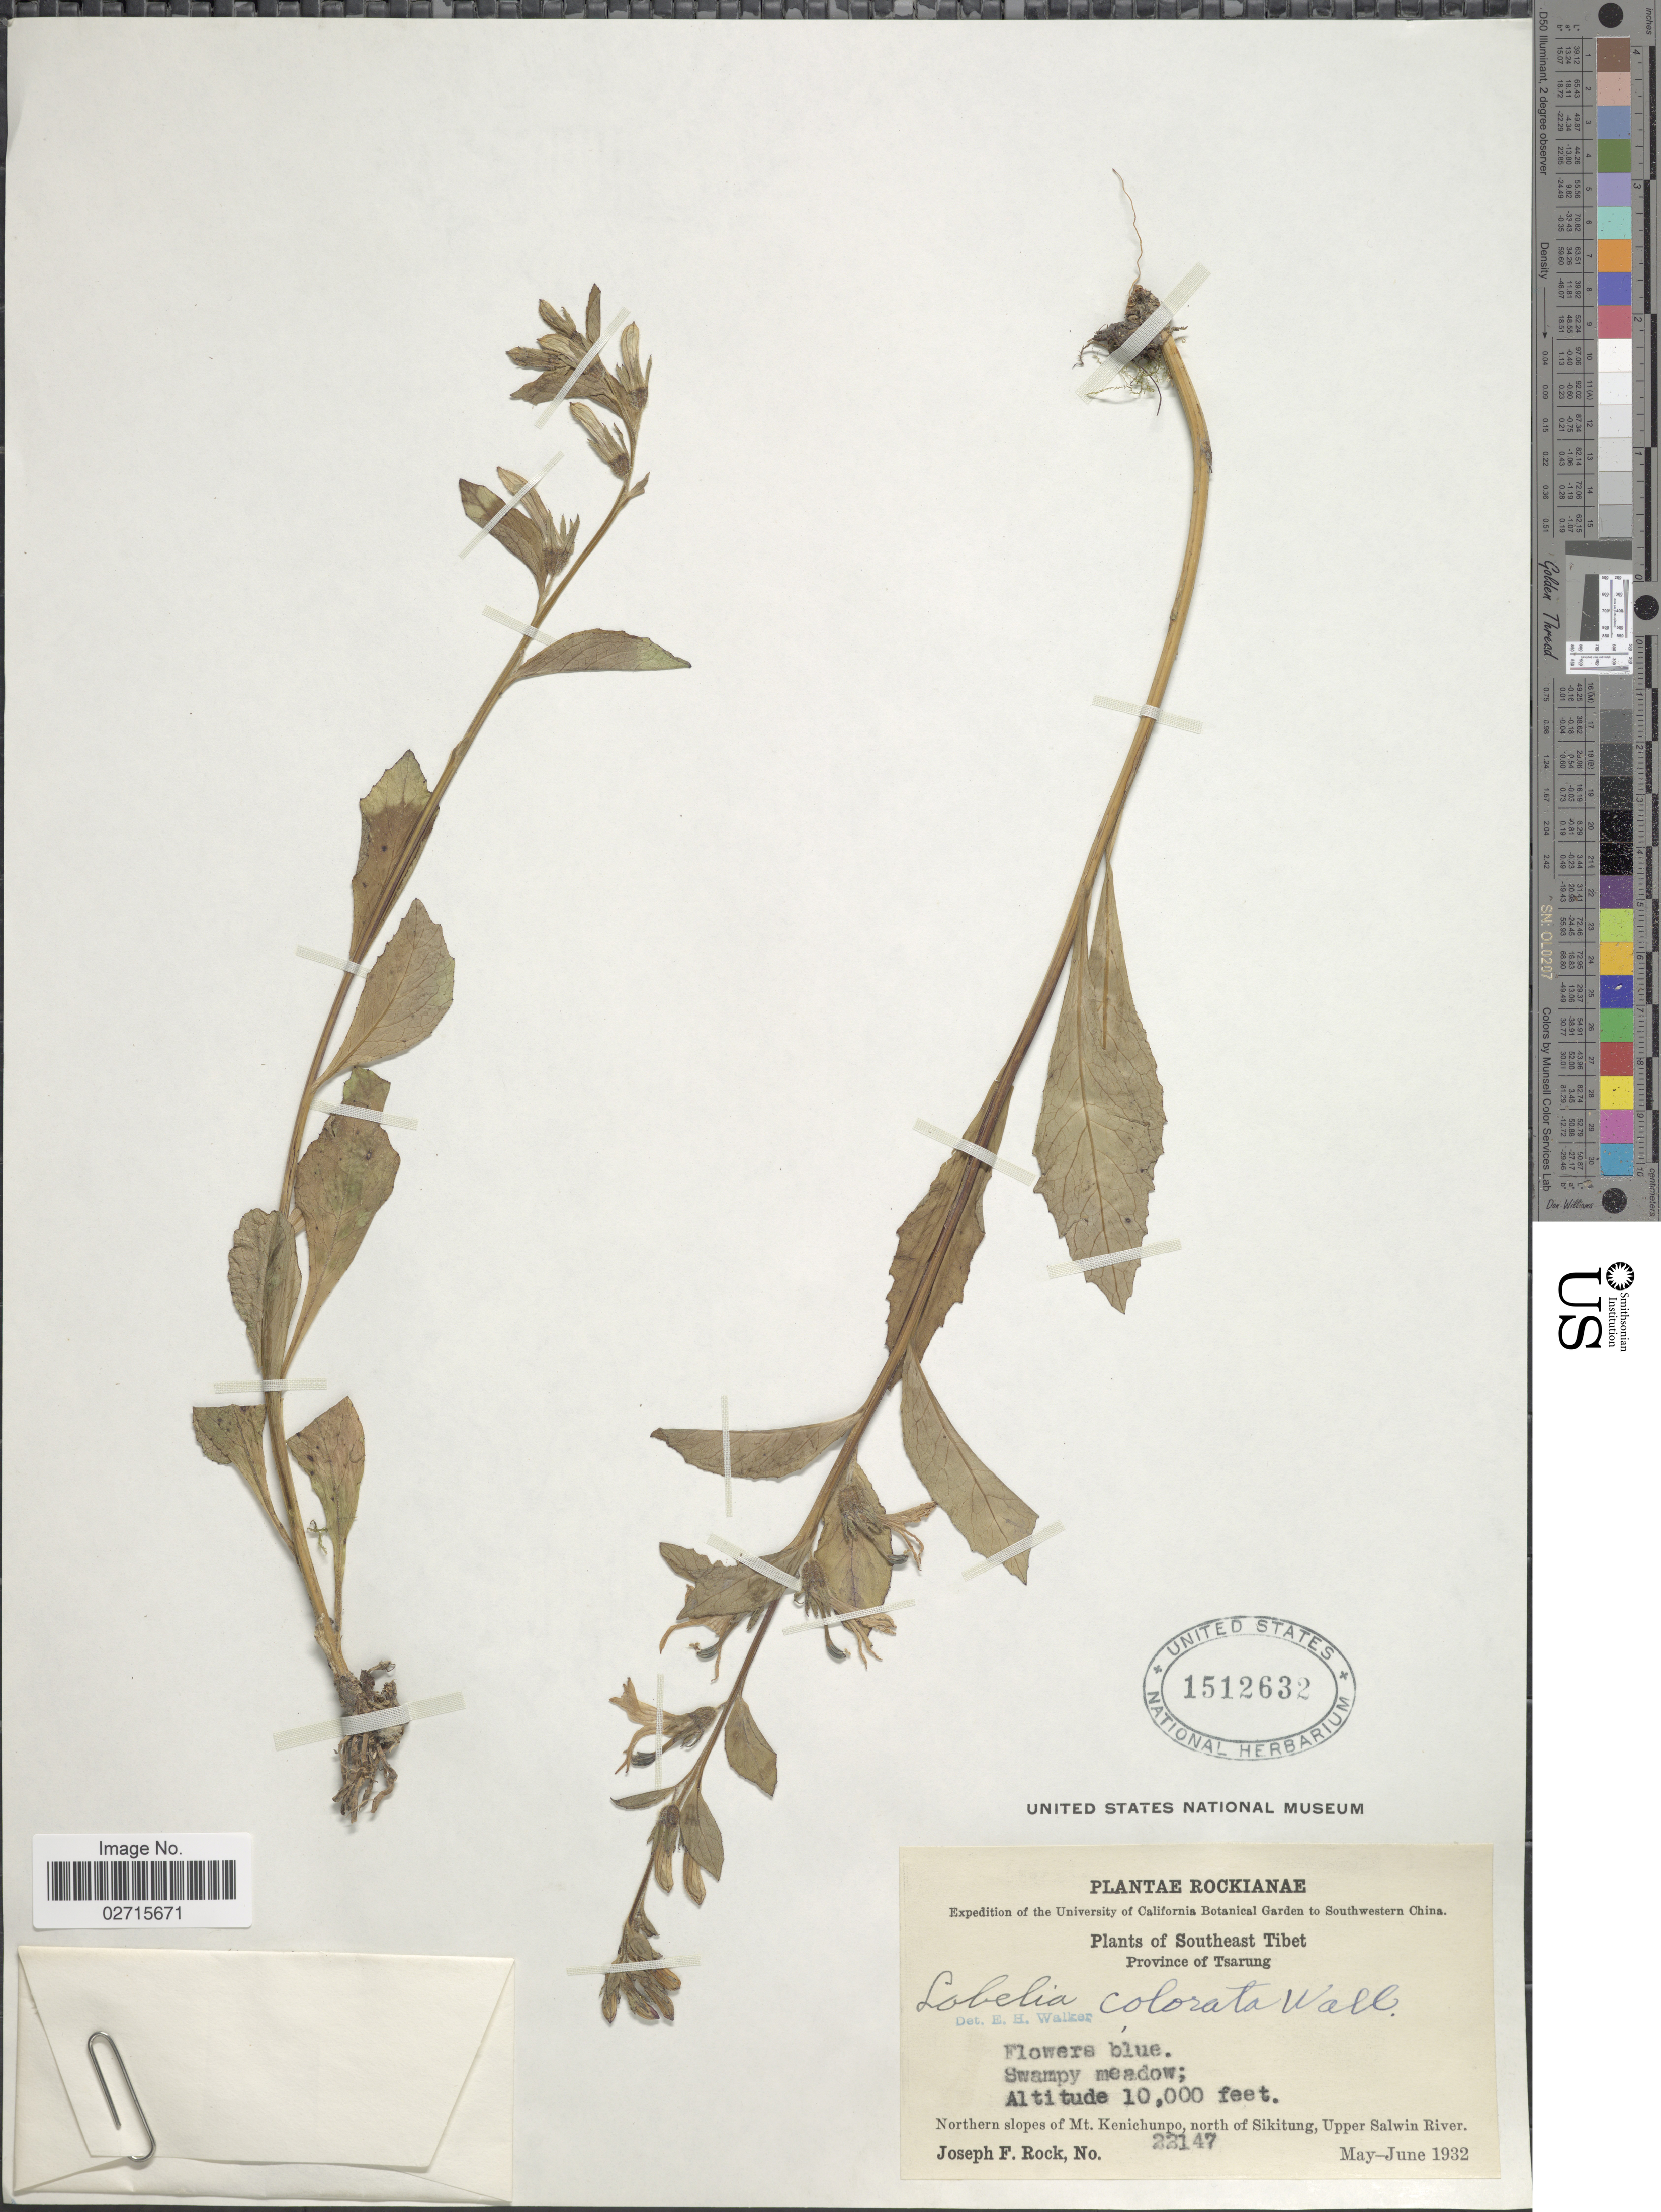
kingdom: Plantae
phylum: Tracheophyta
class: Magnoliopsida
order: Asterales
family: Campanulaceae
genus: Lobelia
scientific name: Lobelia colorata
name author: Wall.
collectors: J. F. Rock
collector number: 22147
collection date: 1932-05/1932-06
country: China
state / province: Xizang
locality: Southeast Tibet. Province of Tsarung. Northern slopes of Mt. Kenichunpo, north of Sikitung, Upper Salwin River.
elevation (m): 3048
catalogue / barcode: US 1512632